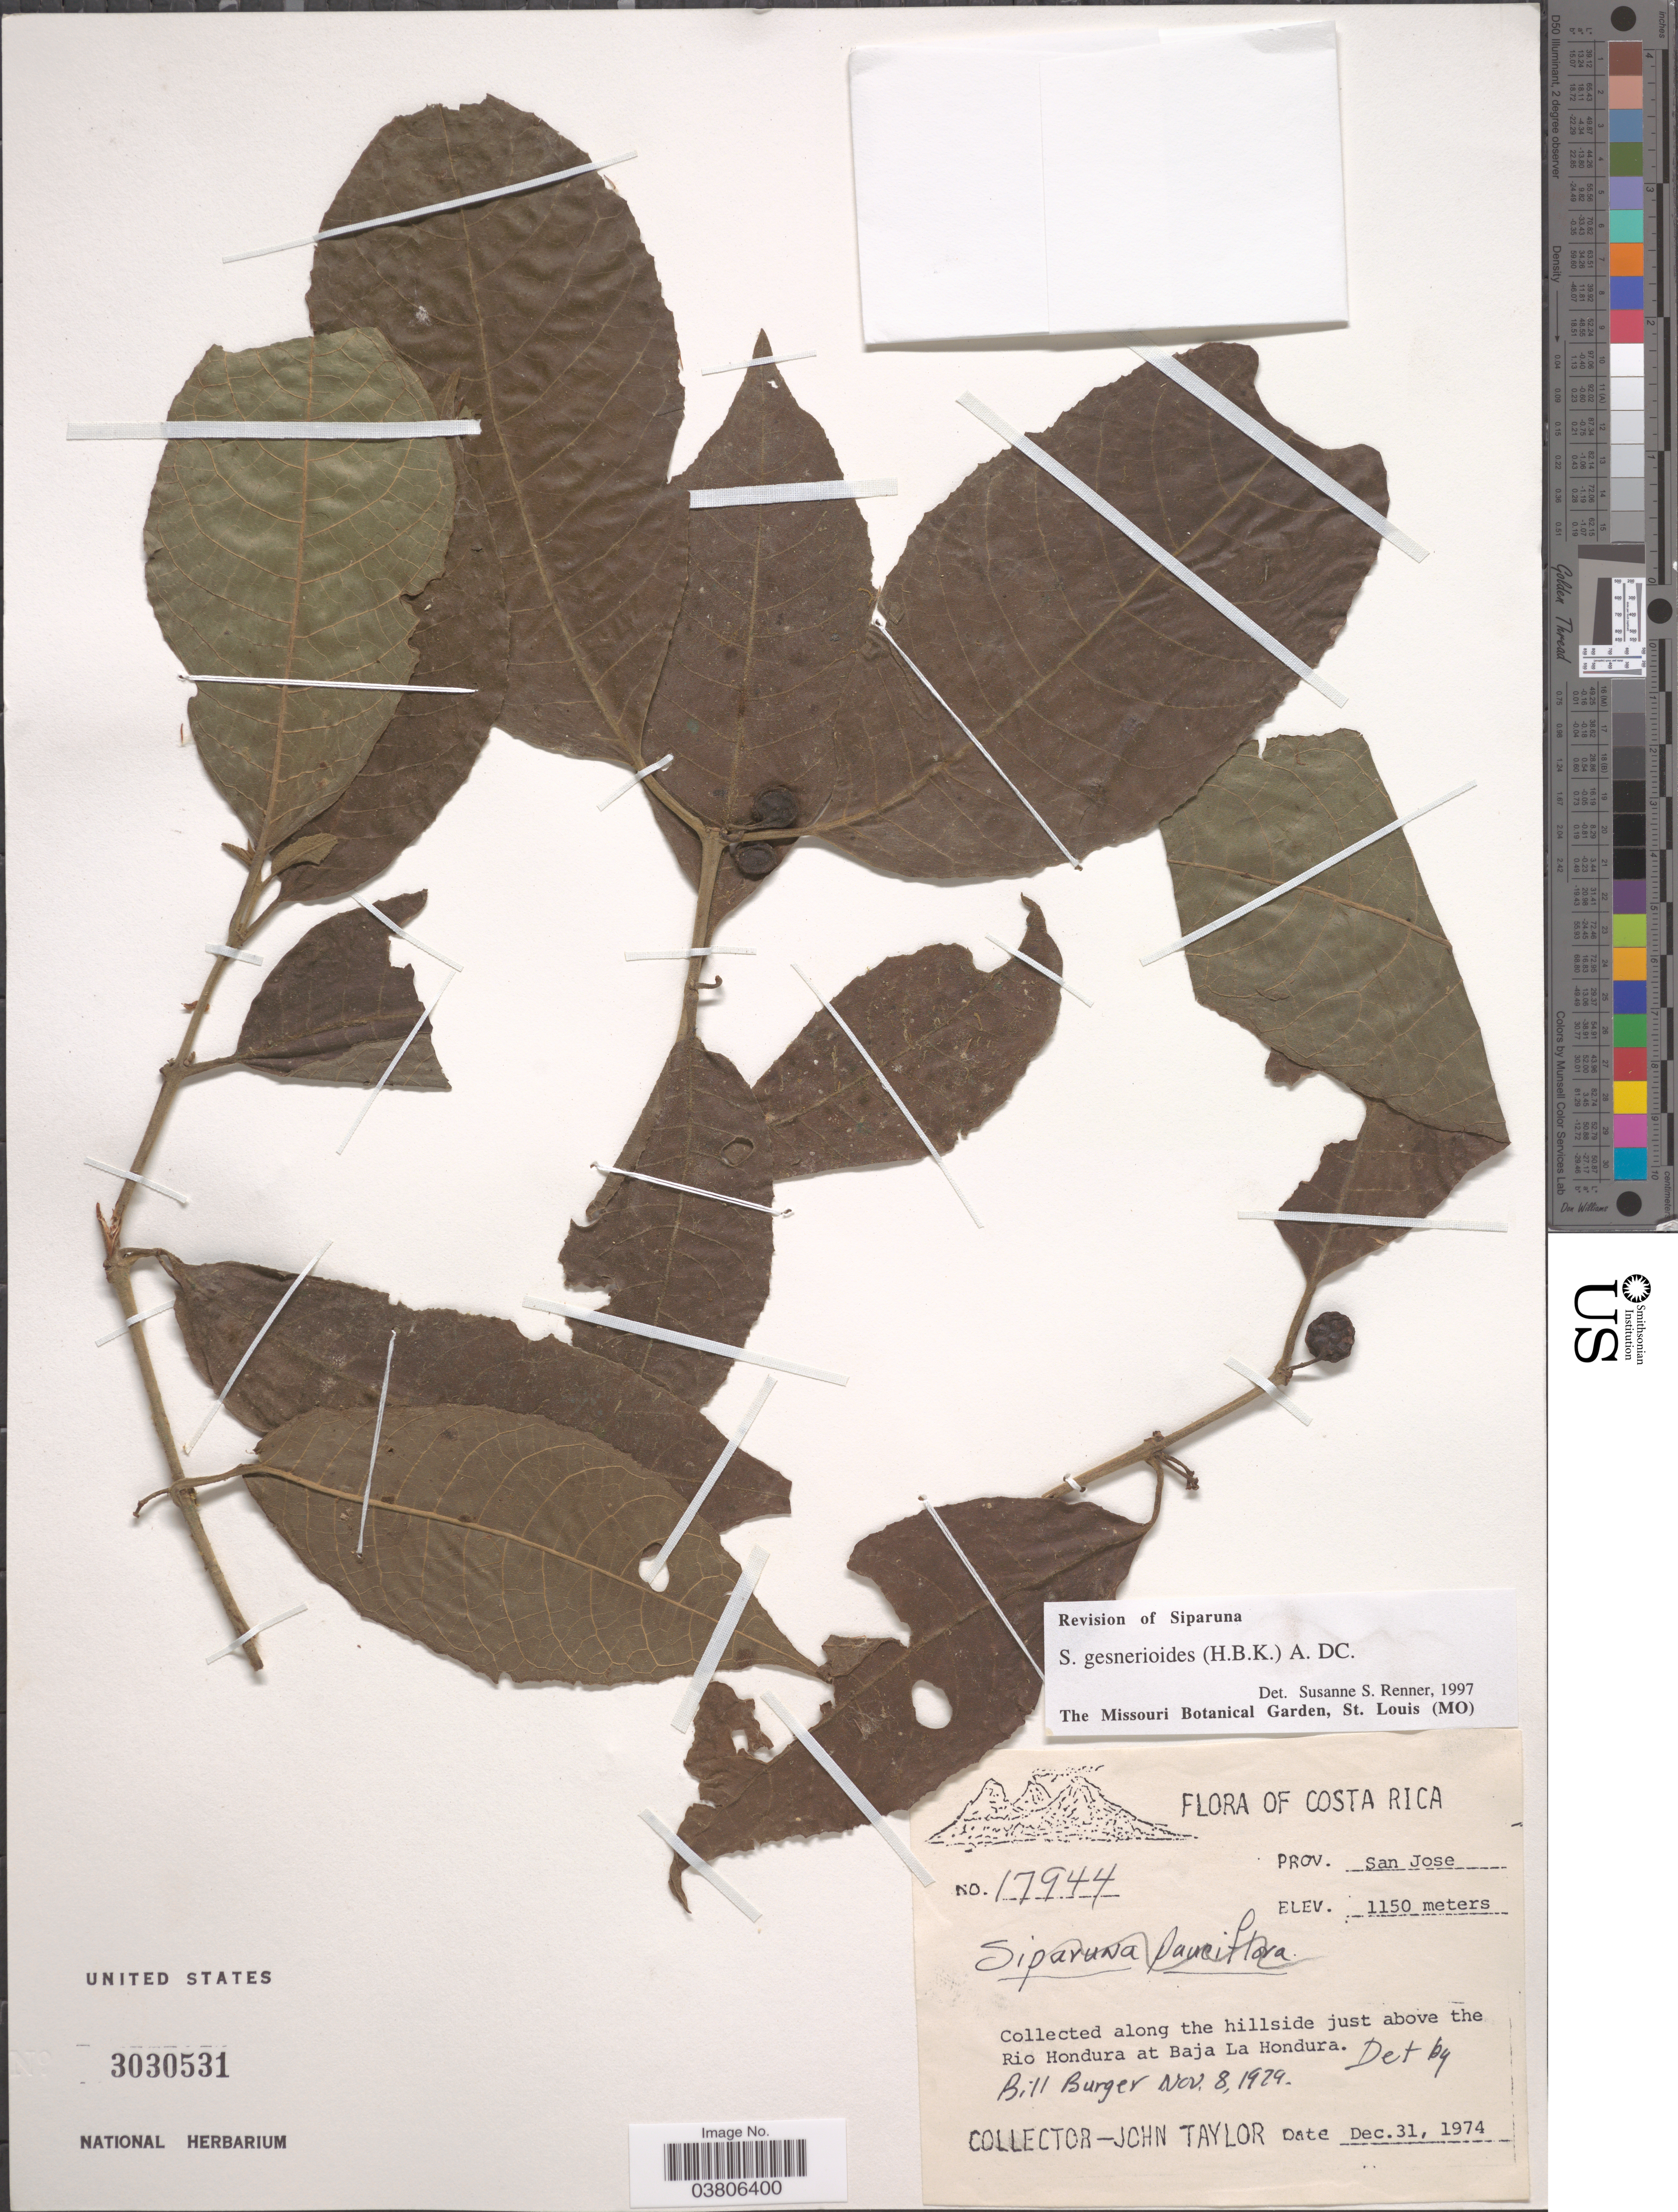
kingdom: Plantae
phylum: Tracheophyta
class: Magnoliopsida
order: Laurales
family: Siparunaceae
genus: Siparuna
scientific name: Siparuna gesnerioides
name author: (Kunth) A. DC.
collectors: J. Taylor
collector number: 17944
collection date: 1974-12-31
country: Costa Rica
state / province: San José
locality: Along the hillside just above the Rio Hondura at Baja La Hondura.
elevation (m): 1150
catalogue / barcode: US 3030531